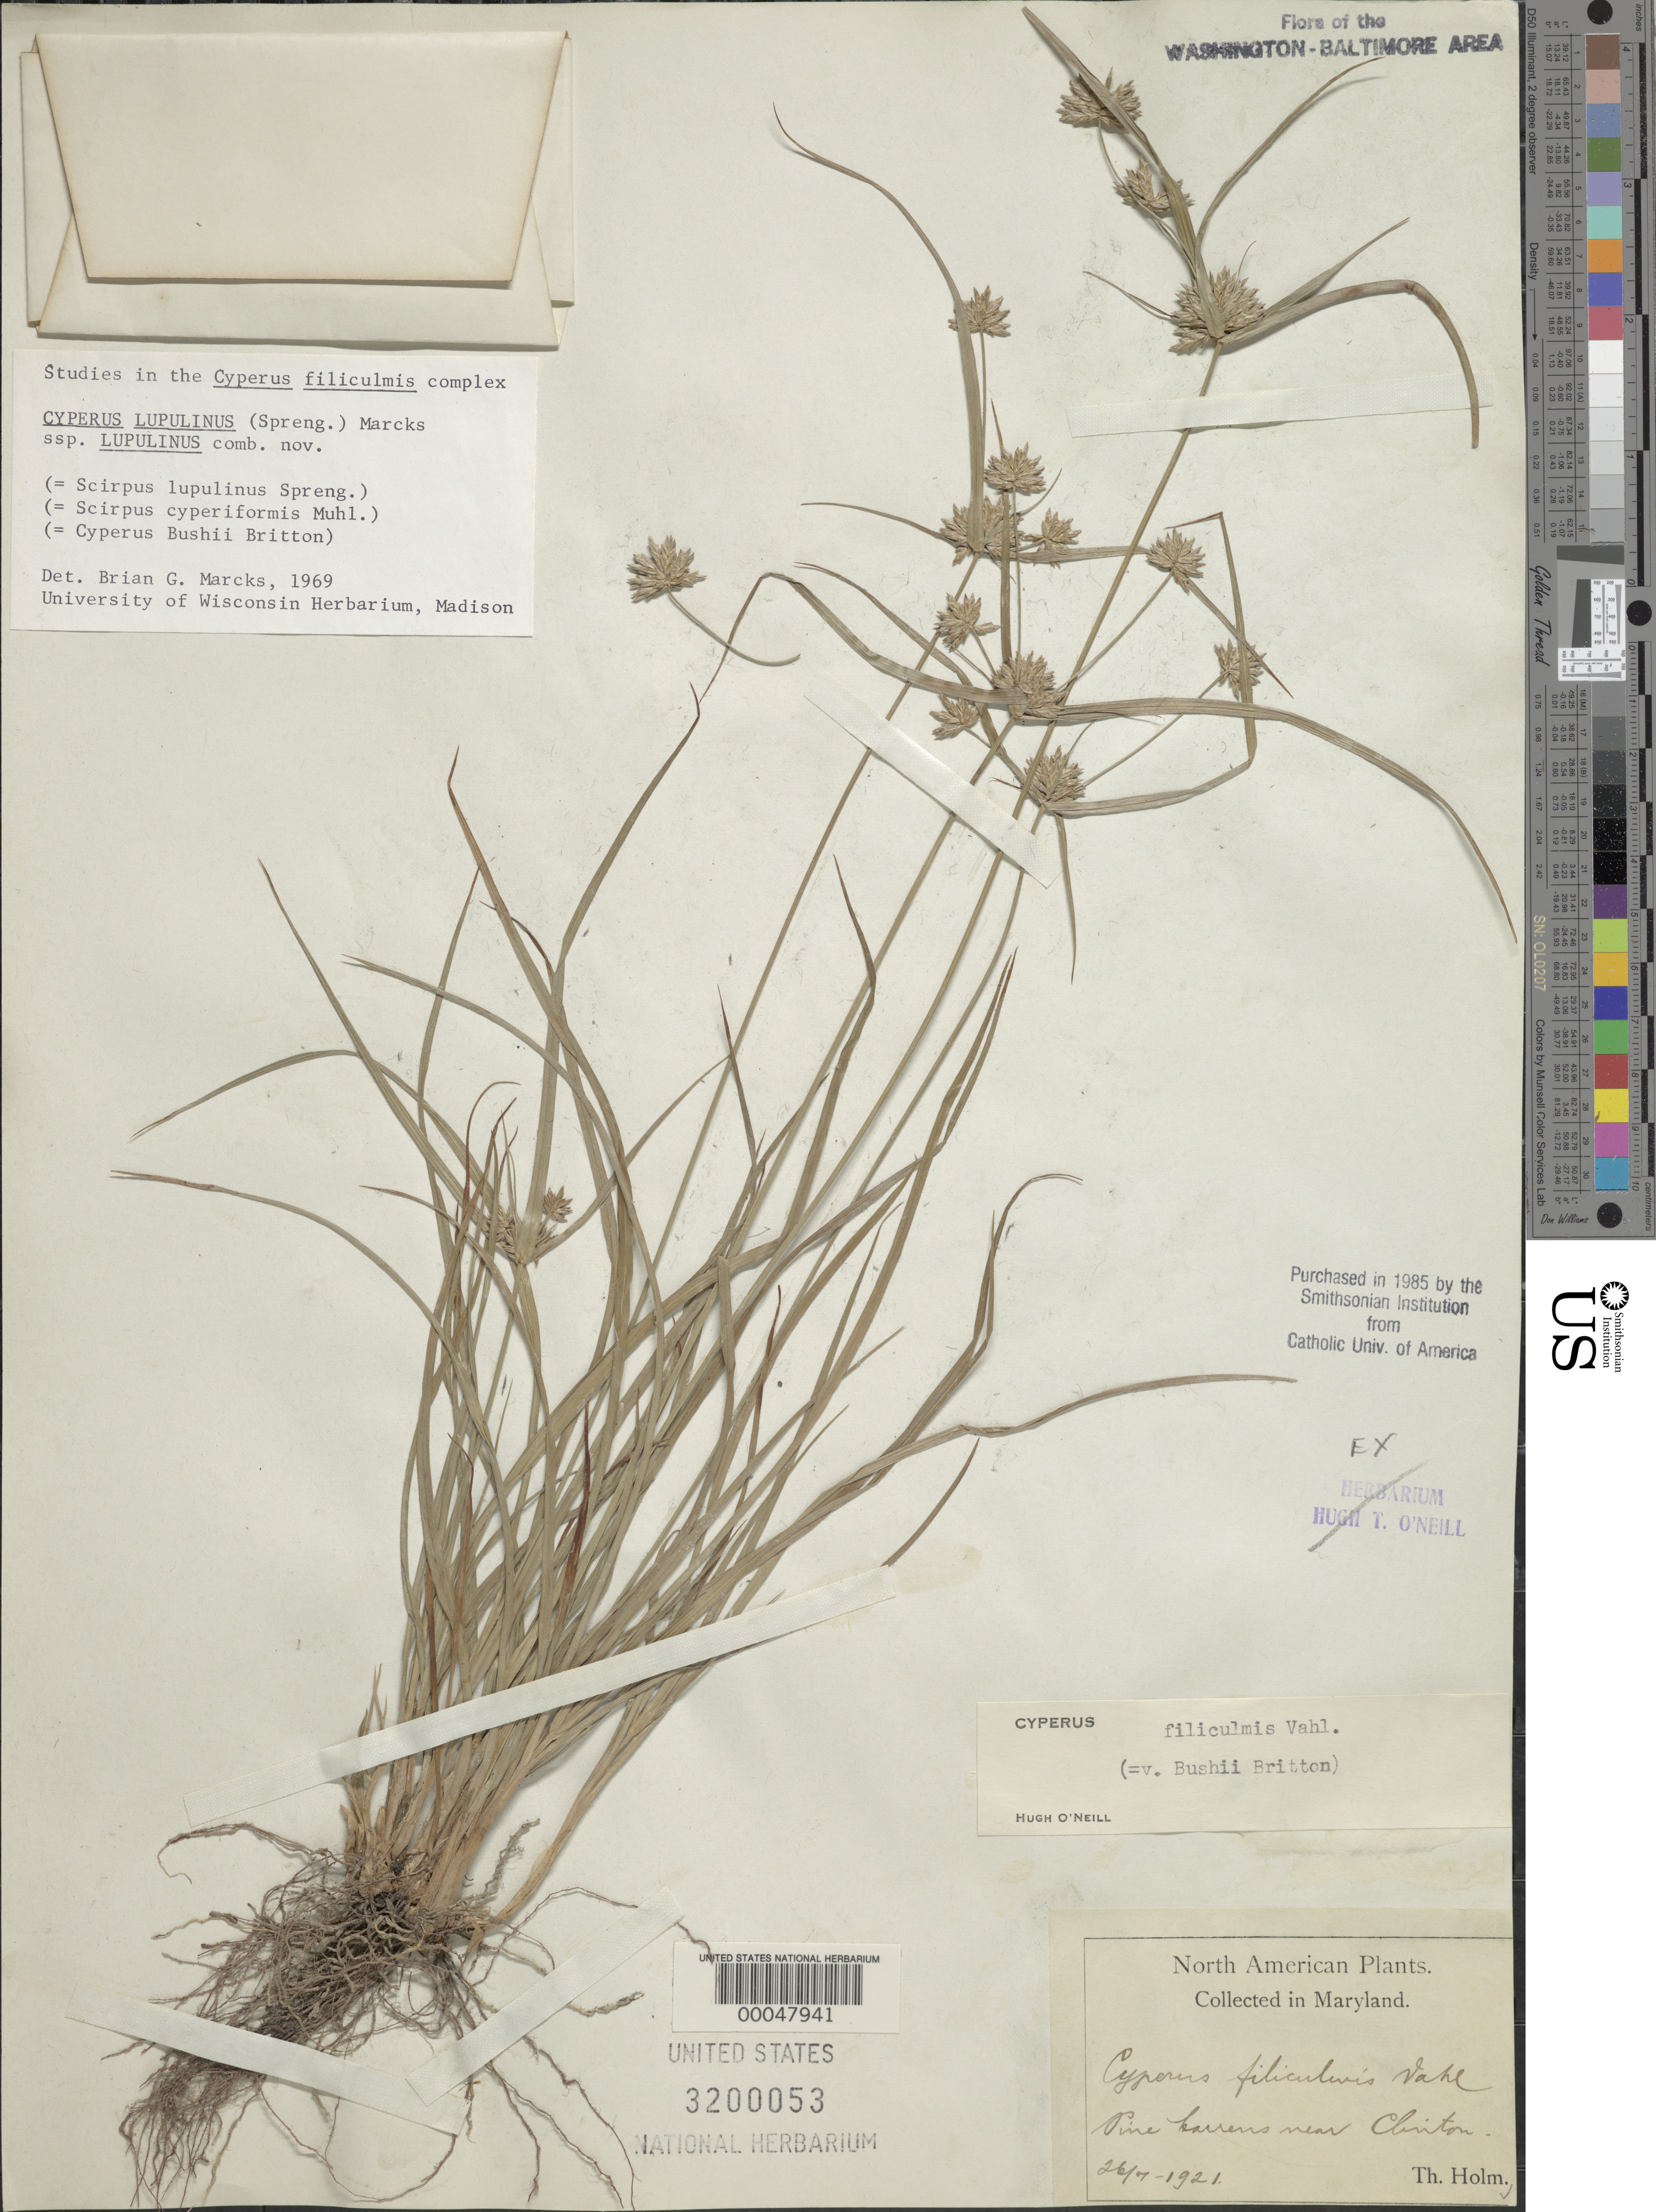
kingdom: Plantae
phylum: Tracheophyta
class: Liliopsida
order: Poales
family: Cyperaceae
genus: Cyperus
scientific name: Cyperus lupulinus subsp. lupulinus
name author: (Spreng.) Marcks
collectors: T. Holm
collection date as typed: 26 Jul 1921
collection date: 1921-07-26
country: United States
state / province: Maryland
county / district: Prince George's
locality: Near Clinton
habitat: Pine barrens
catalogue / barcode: US 3200053